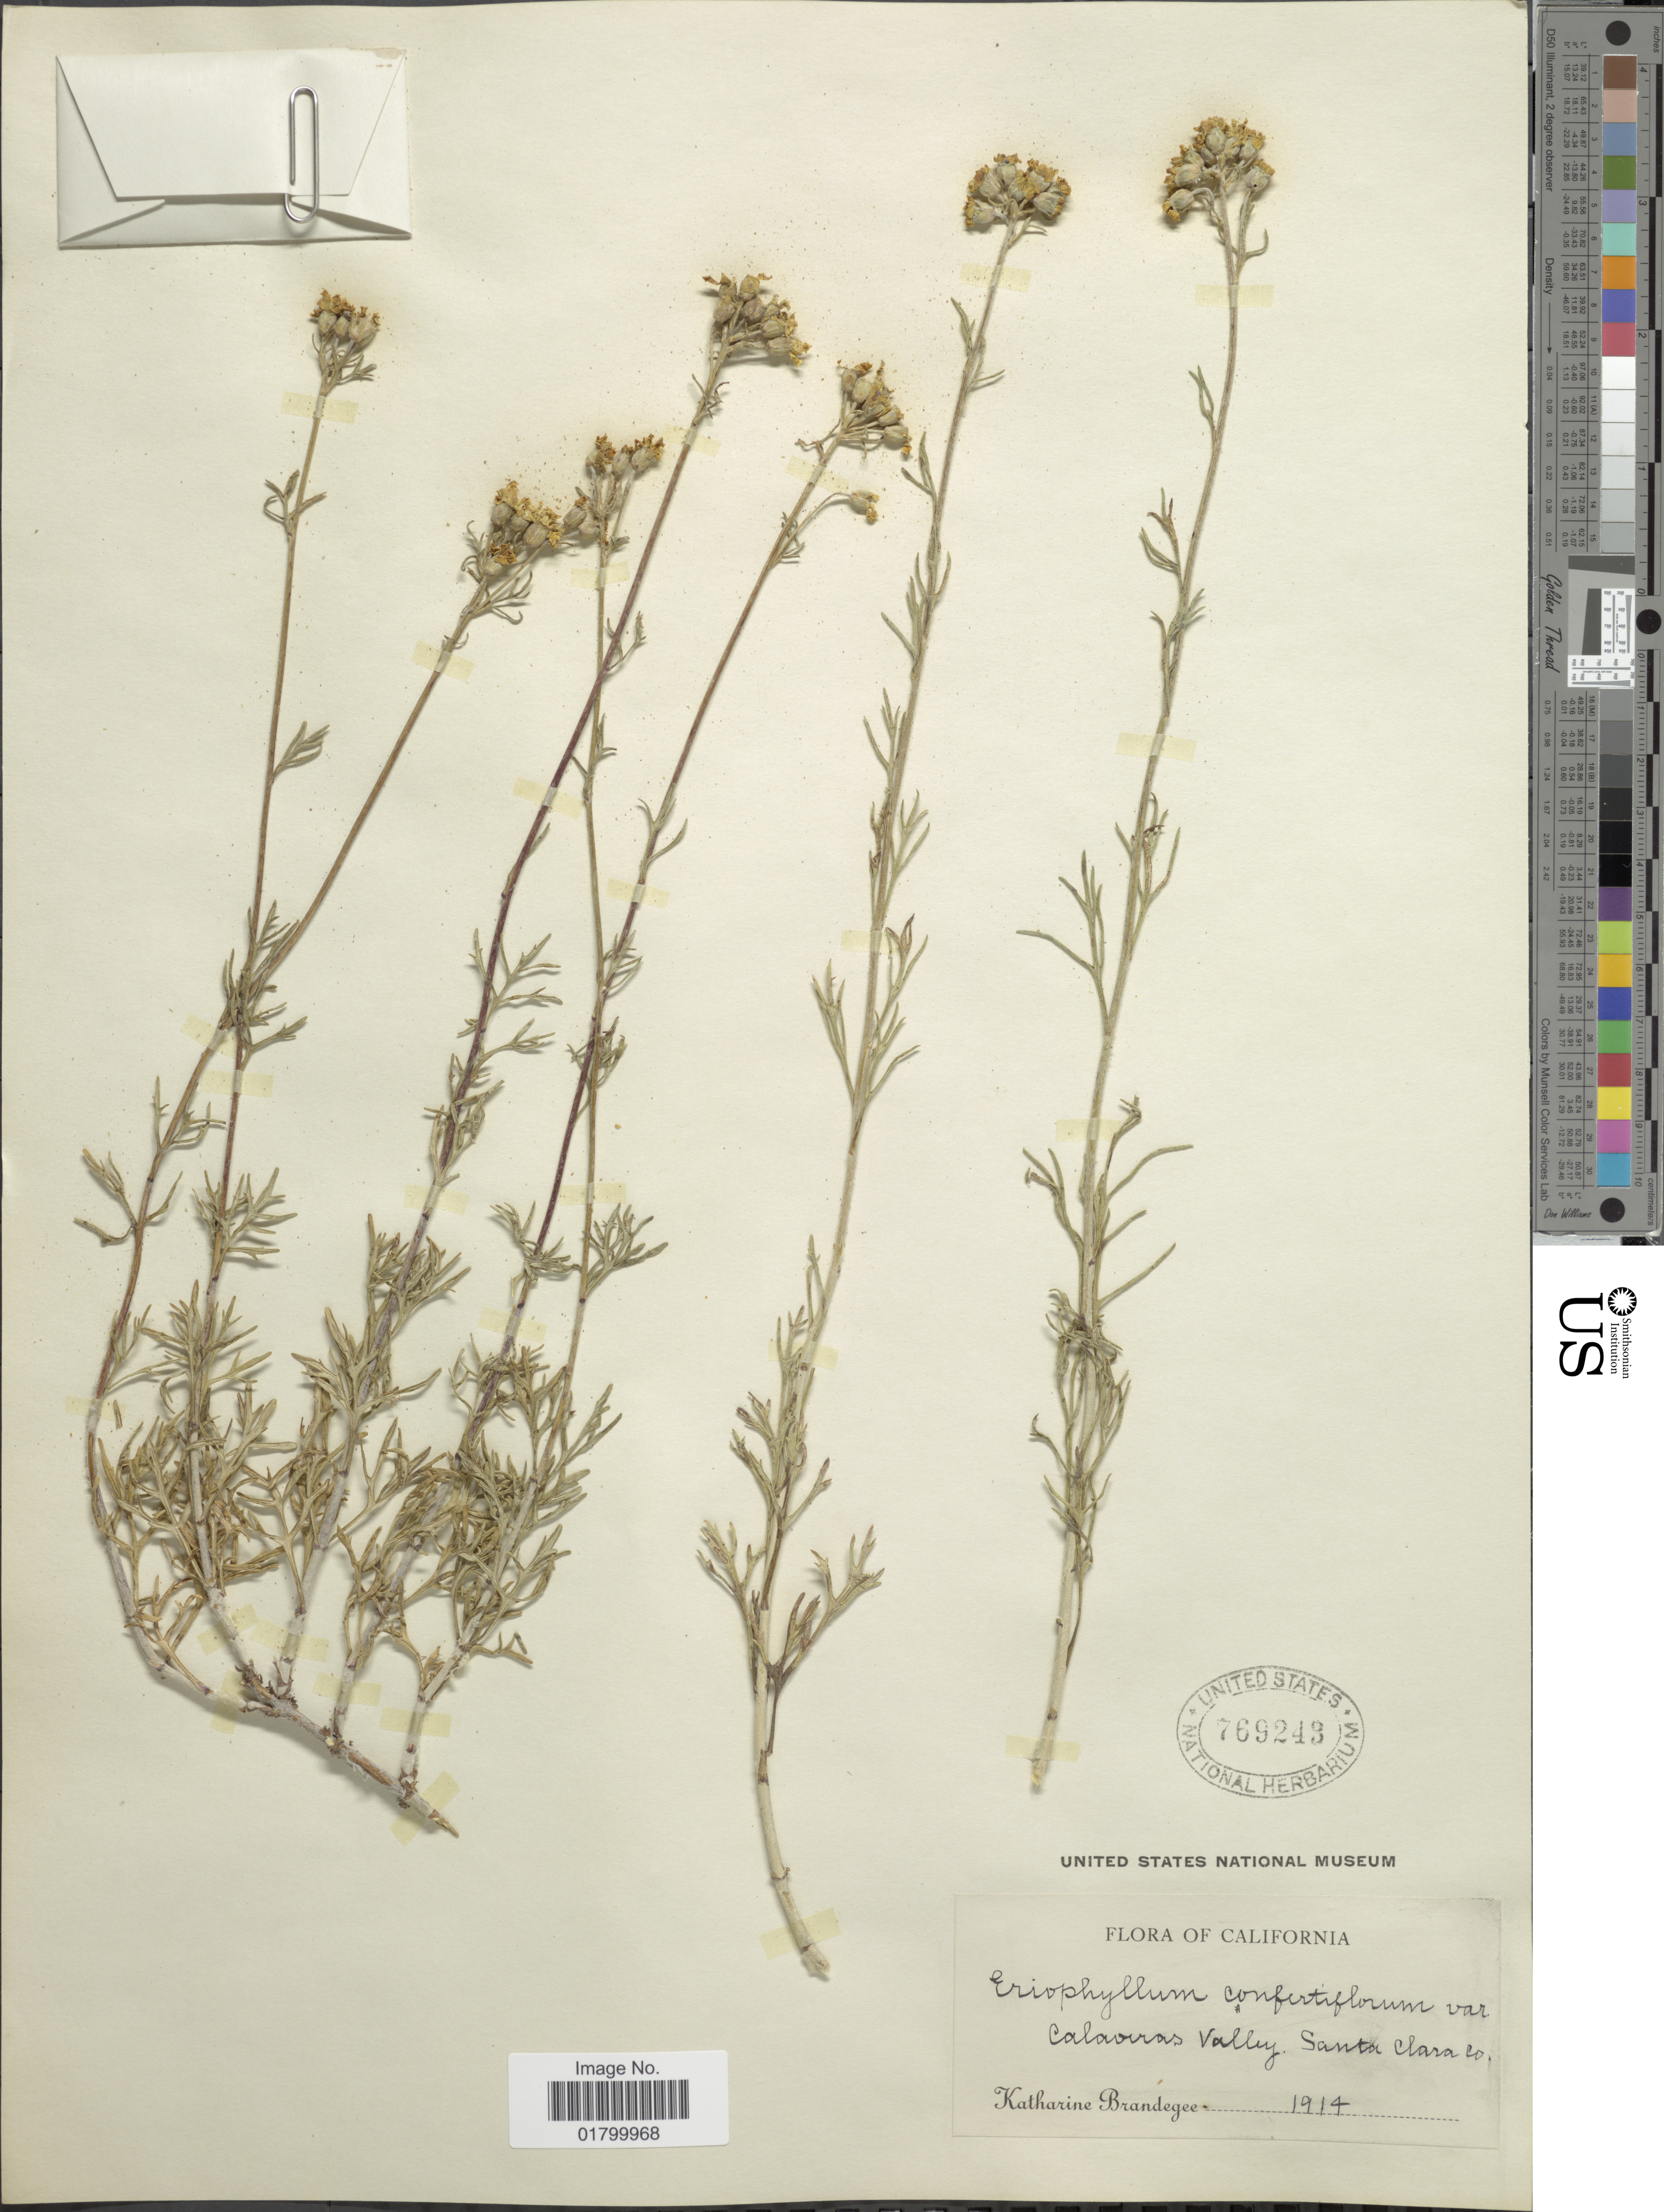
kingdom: Plantae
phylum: Tracheophyta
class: Magnoliopsida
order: Asterales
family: Asteraceae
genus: Eriophyllum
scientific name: Eriophyllum confertiflorum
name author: (DC.) A. Gray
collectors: K. Brandegee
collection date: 1914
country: United States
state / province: California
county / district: Santa Clara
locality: Calaveras Valley, Santa Clara Co.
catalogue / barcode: US 769243